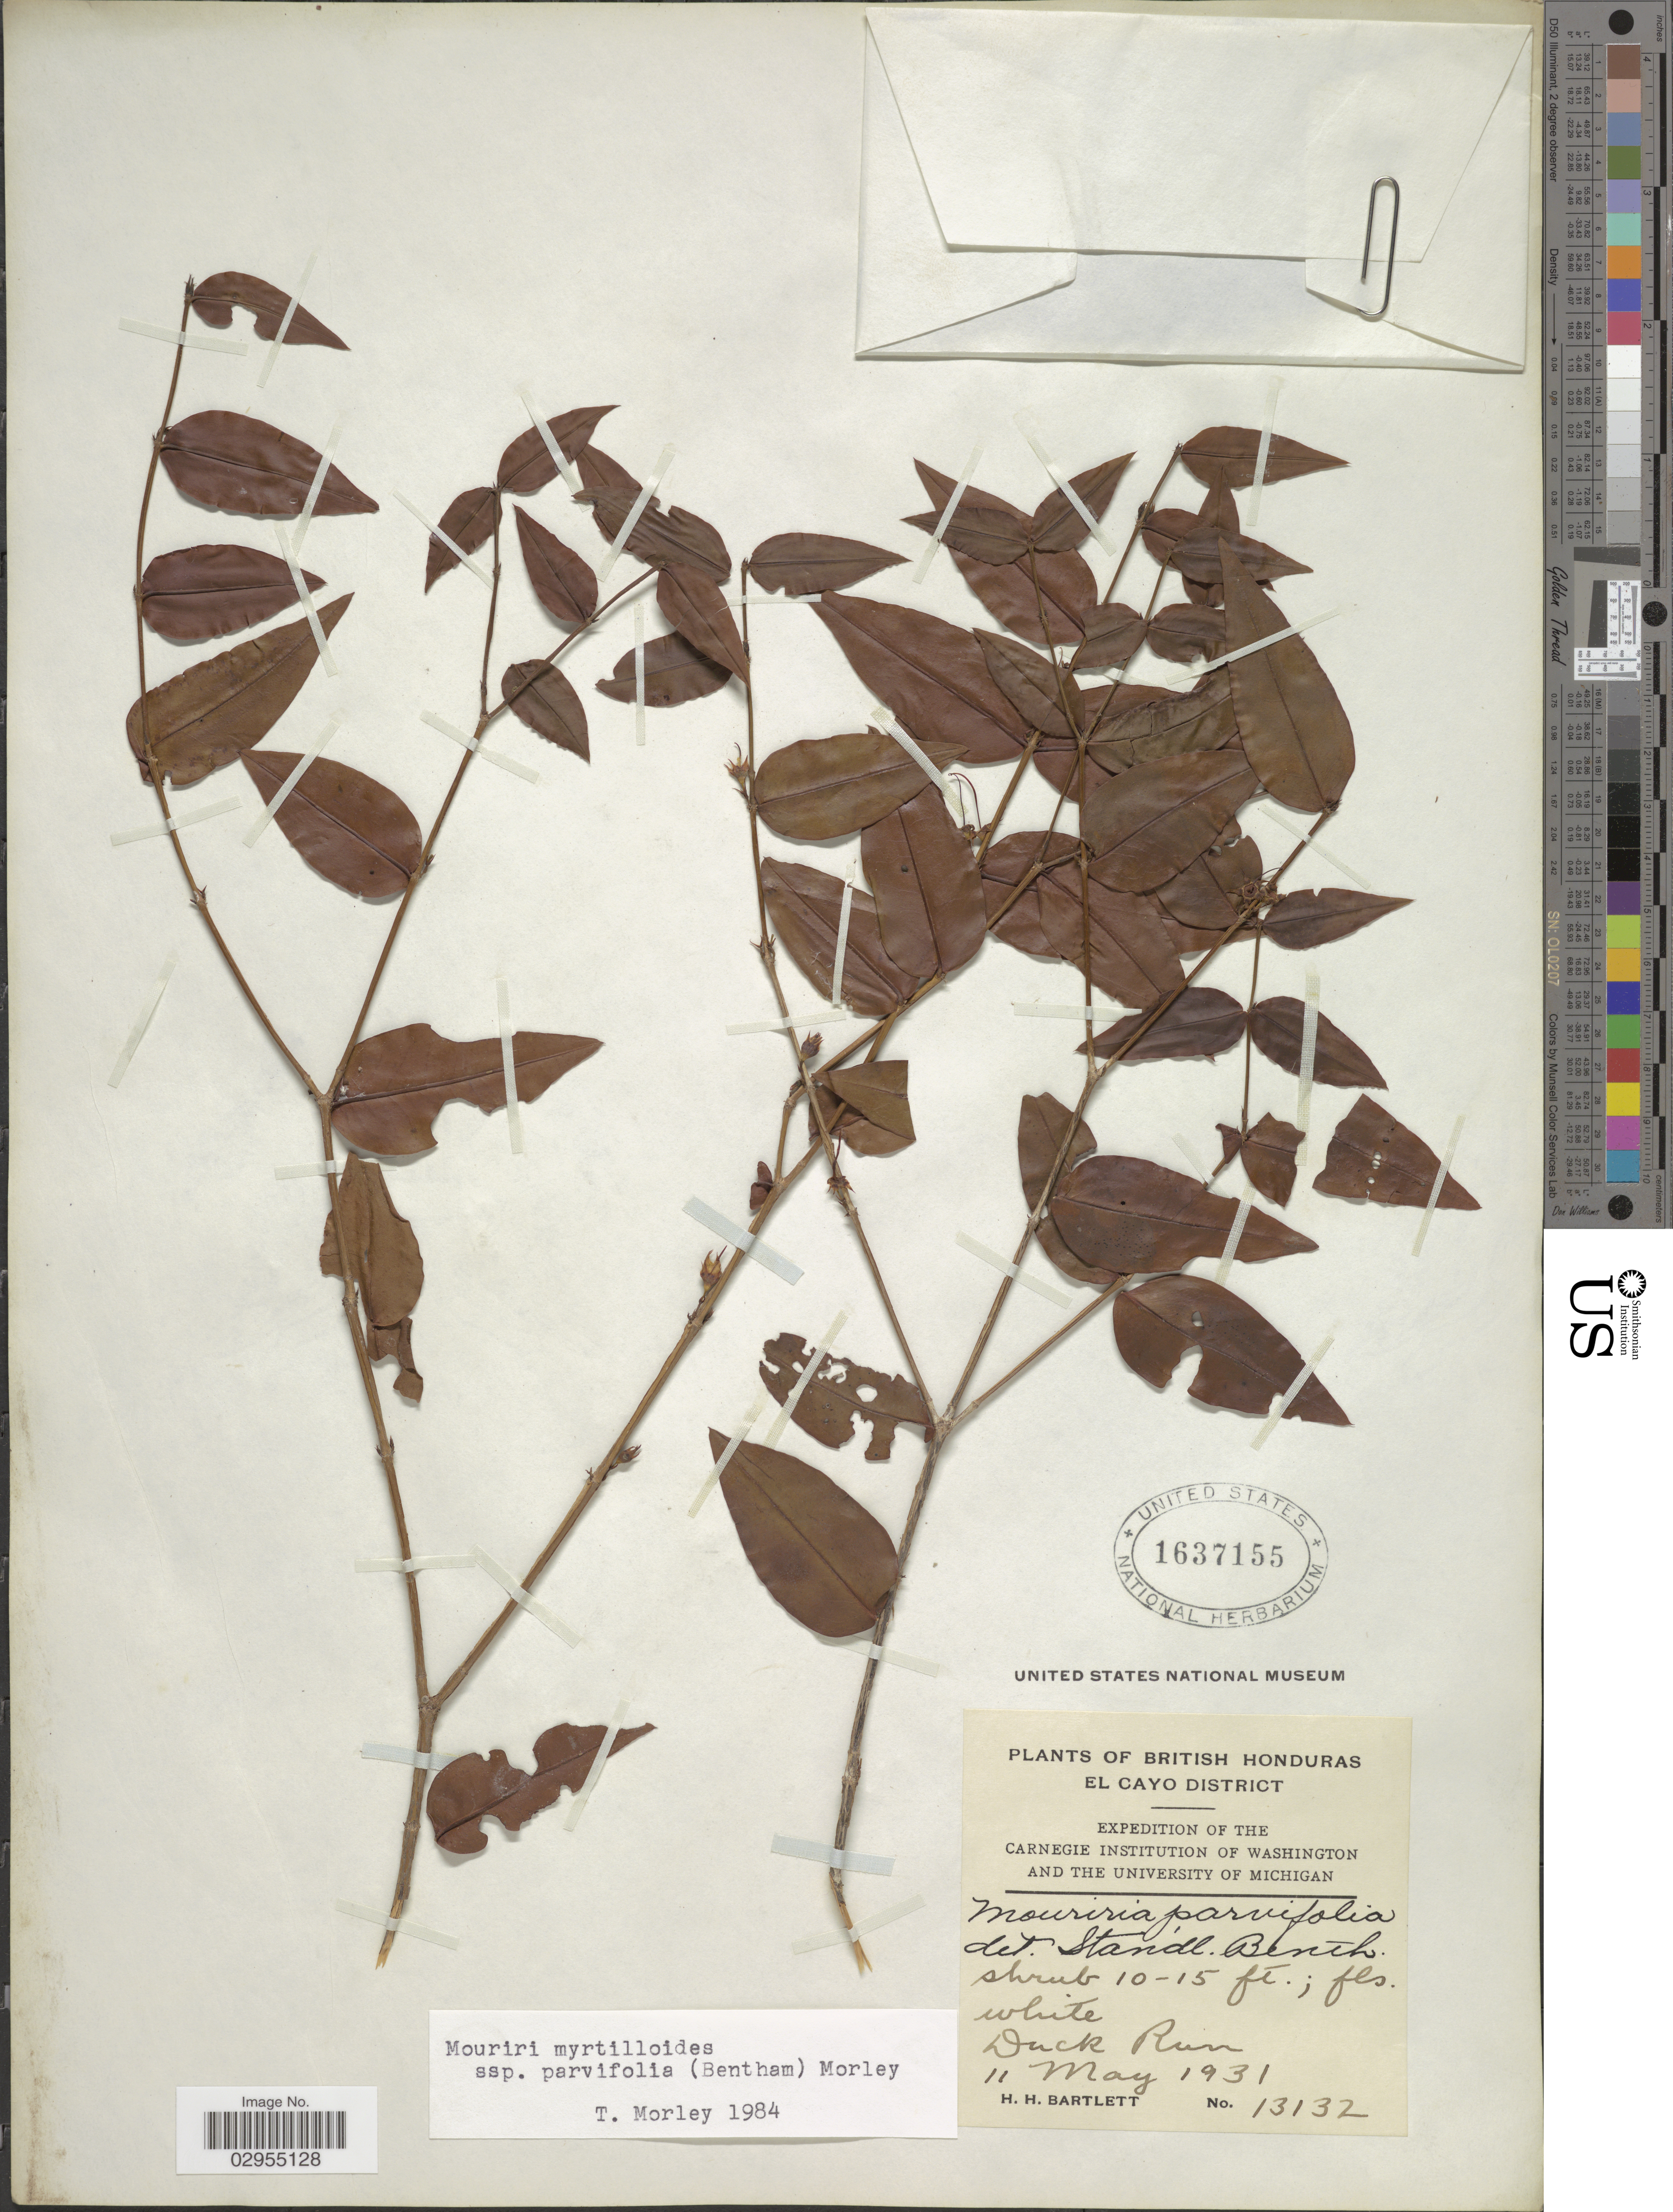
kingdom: Plantae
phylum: Tracheophyta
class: Magnoliopsida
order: Myrtales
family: Melastomataceae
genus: Mouriri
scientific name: Mouriri parvifolia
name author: Benth.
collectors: H. H. Bartlett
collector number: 13132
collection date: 1931-05-11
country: Belize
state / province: Cayo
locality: British Honduras. El Cayo District. Duck Run.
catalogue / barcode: US 1637155